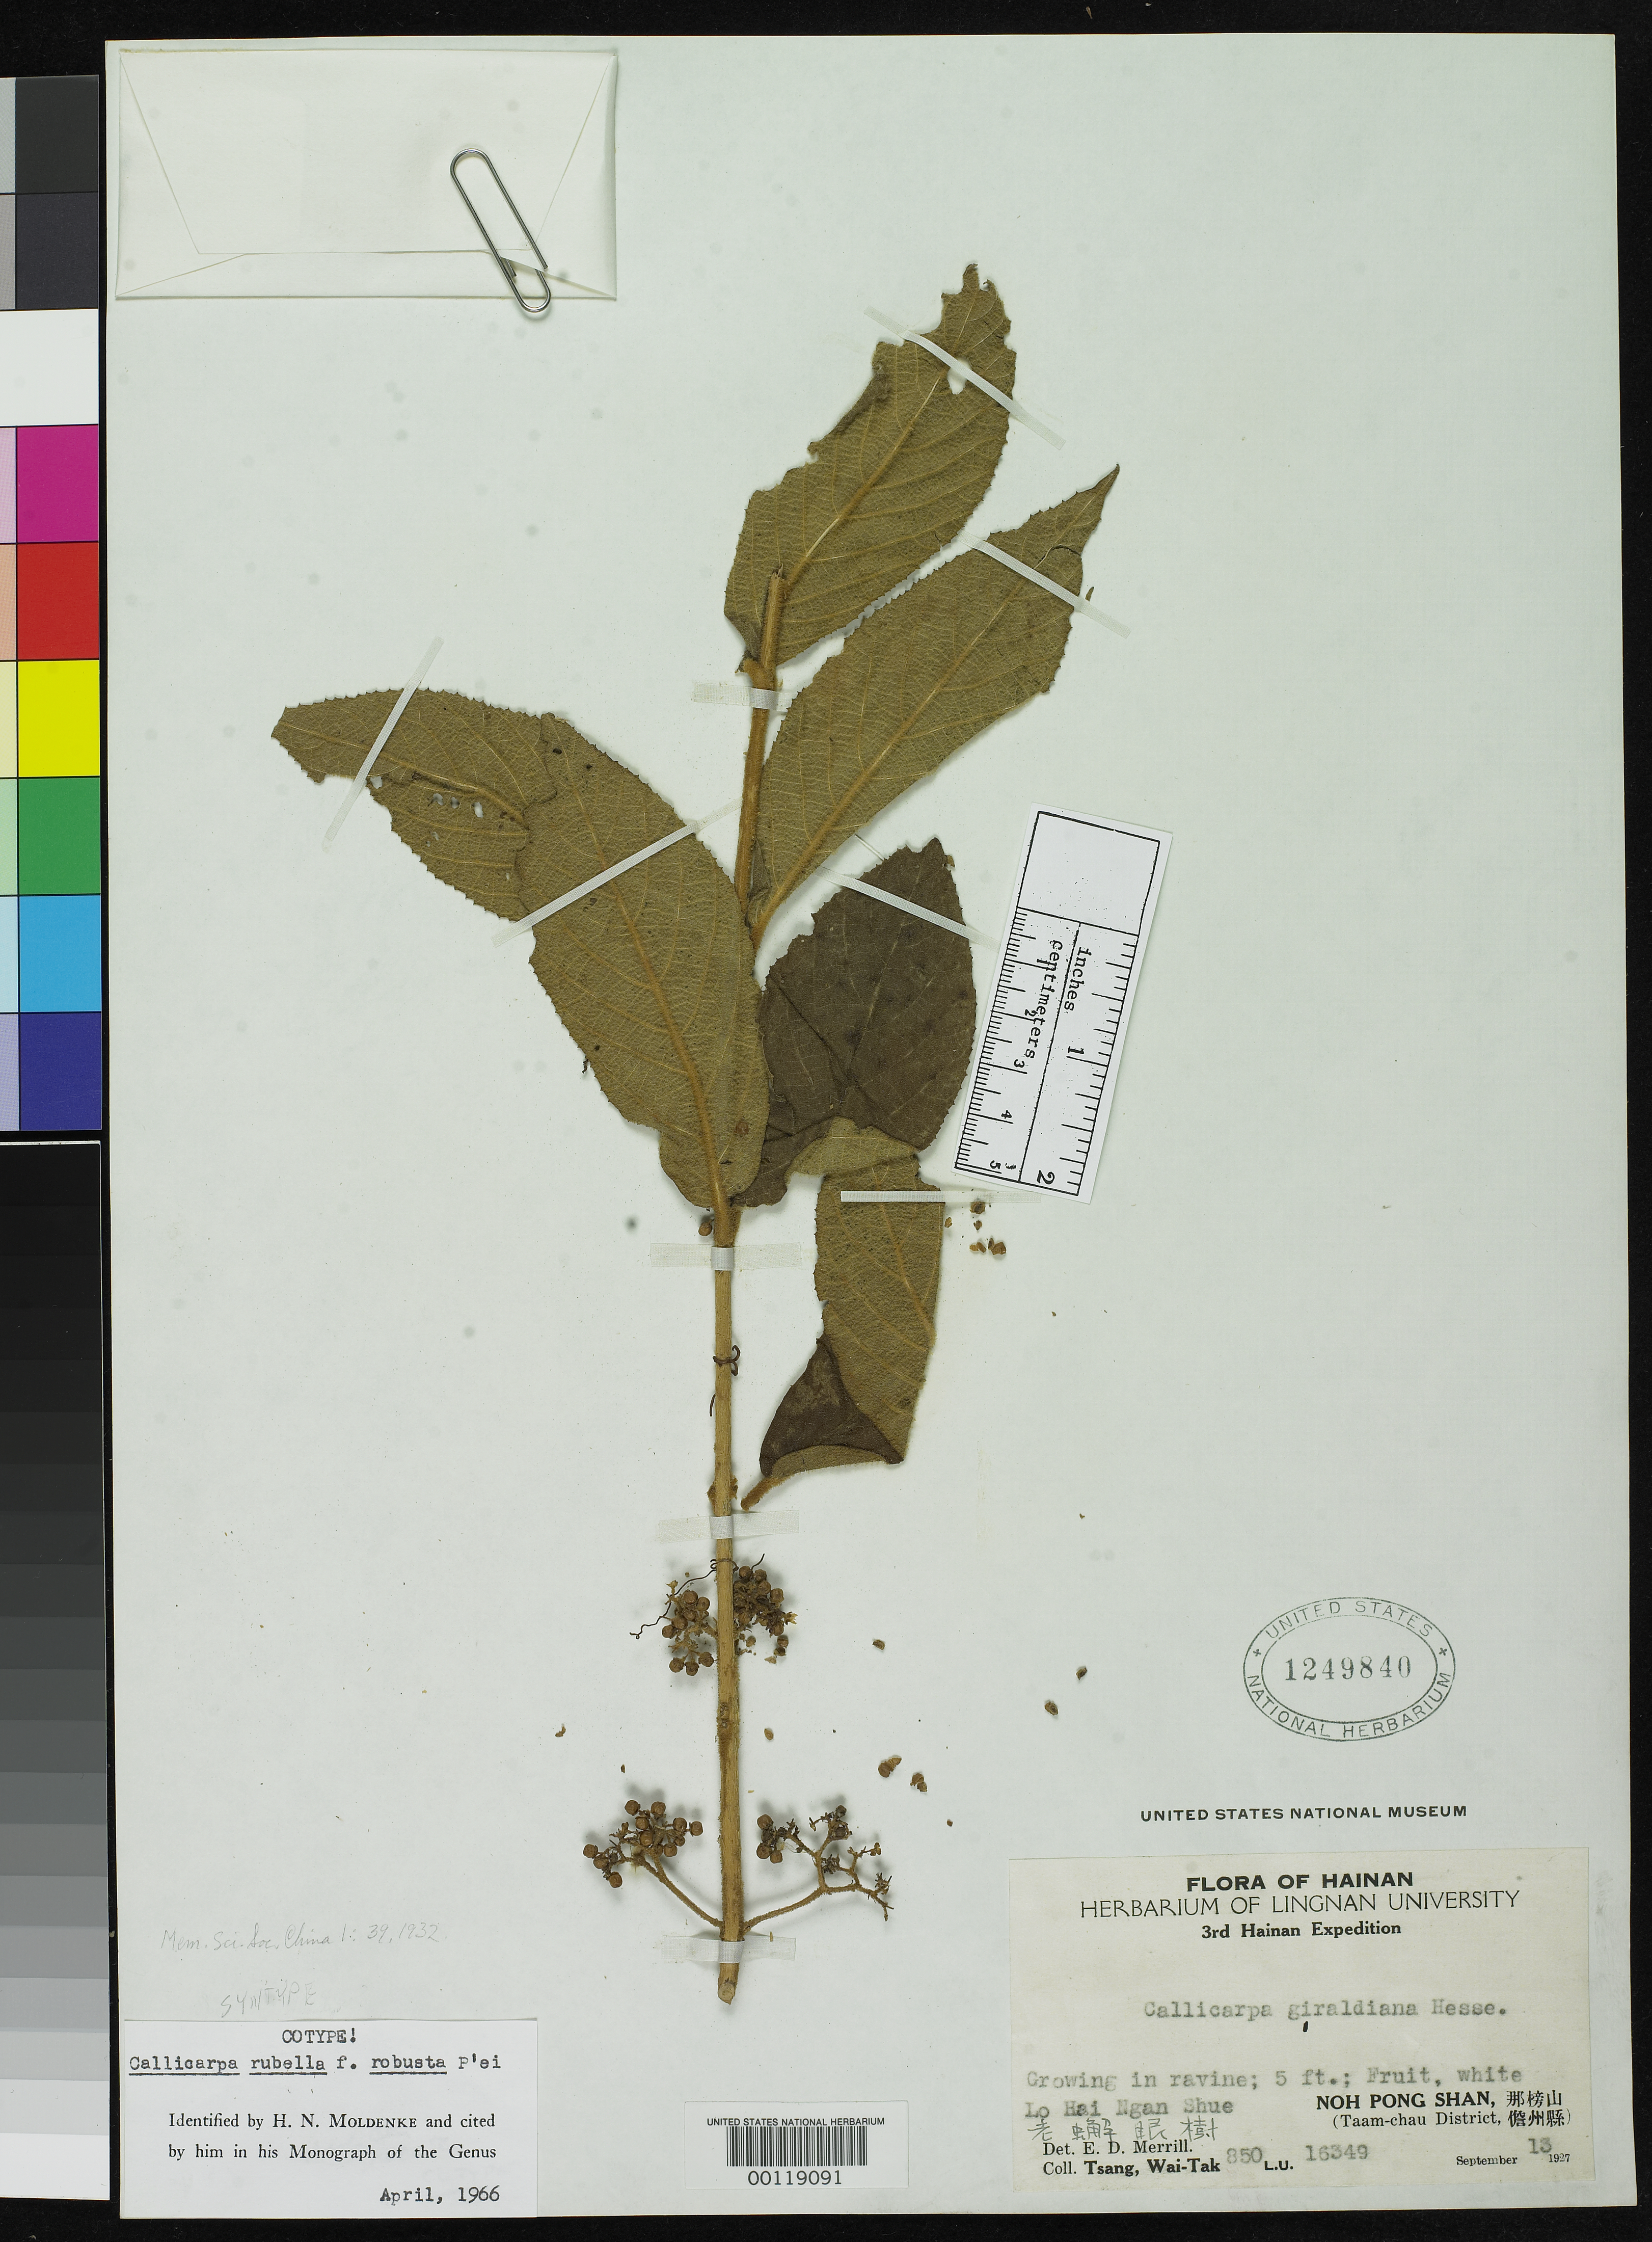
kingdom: Plantae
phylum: Tracheophyta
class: Magnoliopsida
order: Lamiales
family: Lamiaceae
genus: Callicarpa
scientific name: Callicarpa rubella f. robusta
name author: C. P'ei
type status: Syntype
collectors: W. T. Tsang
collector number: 850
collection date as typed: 13 Sep 1927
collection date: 1927-09-13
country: China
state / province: Hainan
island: Hainan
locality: Tean-Chau District, Lo Hai Nga Shue.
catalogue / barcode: US 1249840